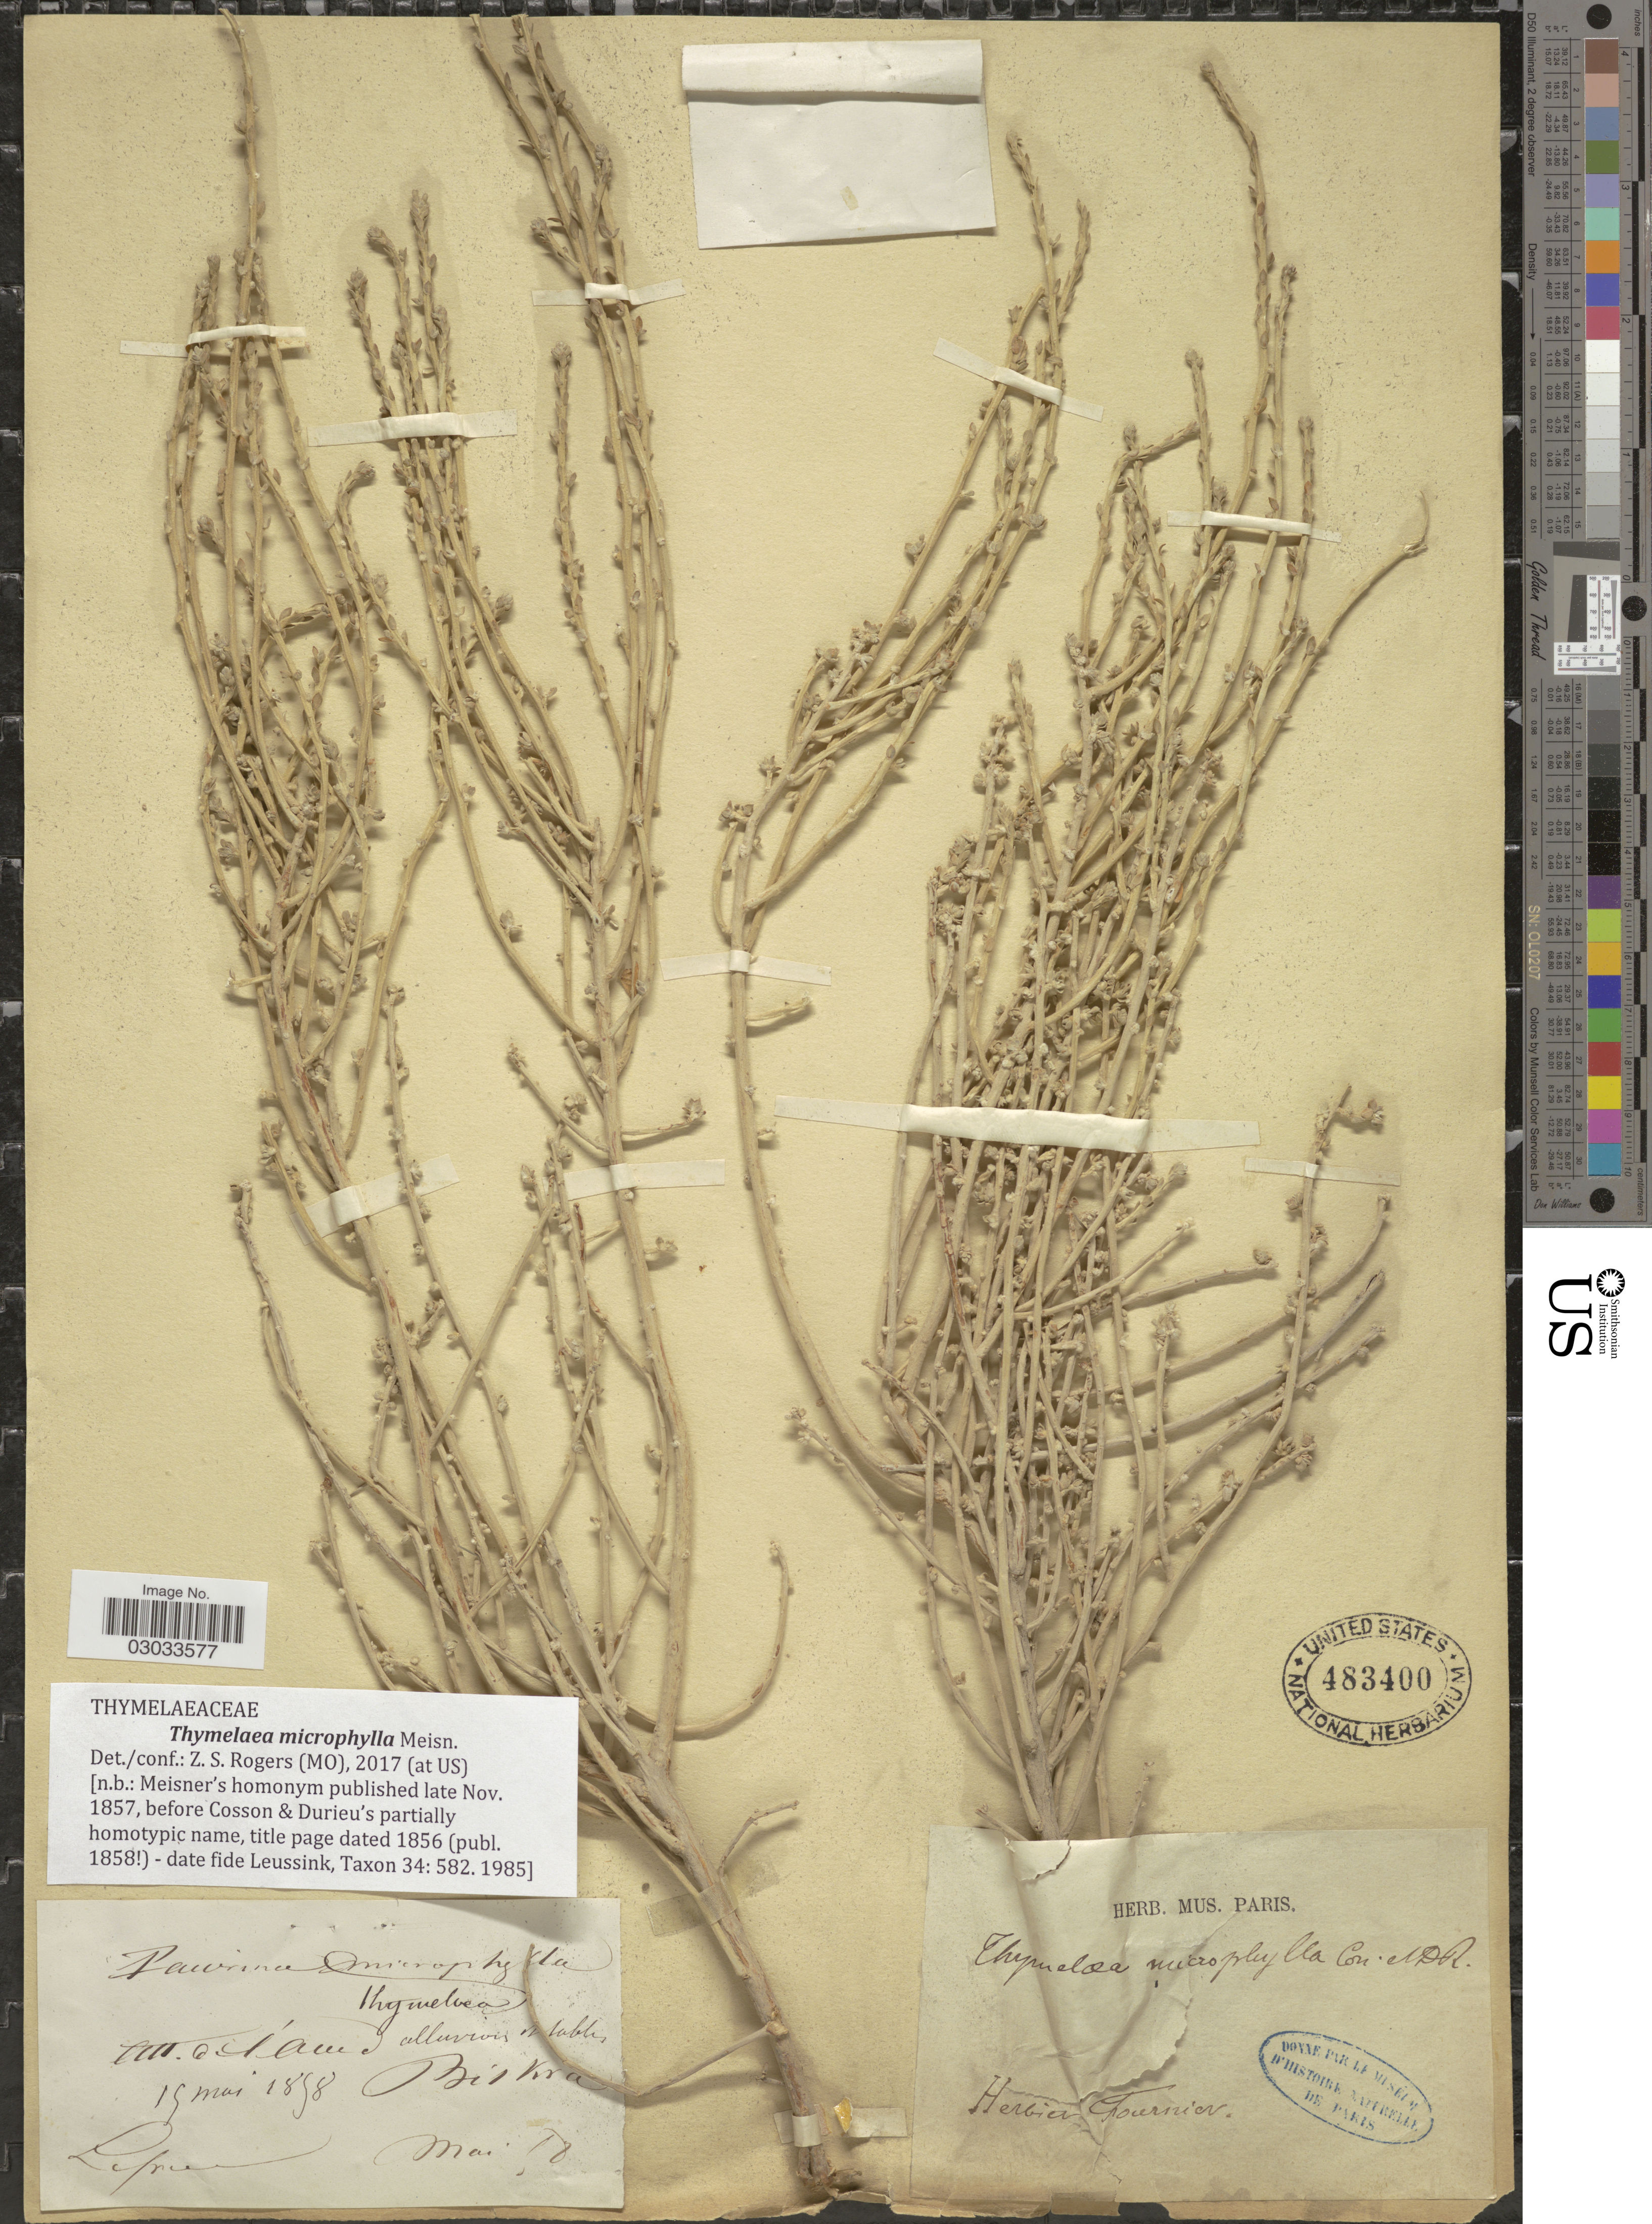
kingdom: Plantae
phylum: Tracheophyta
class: Magnoliopsida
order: Malvales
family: Thymelaeaceae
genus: Thymelaea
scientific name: Thymelaea microphylla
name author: Meisn.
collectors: F. M. R. Leprieur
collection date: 1898-05-15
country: Algeria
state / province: Biskra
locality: Coll. o. l'aud alluvions sables Biskra.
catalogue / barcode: US 483400